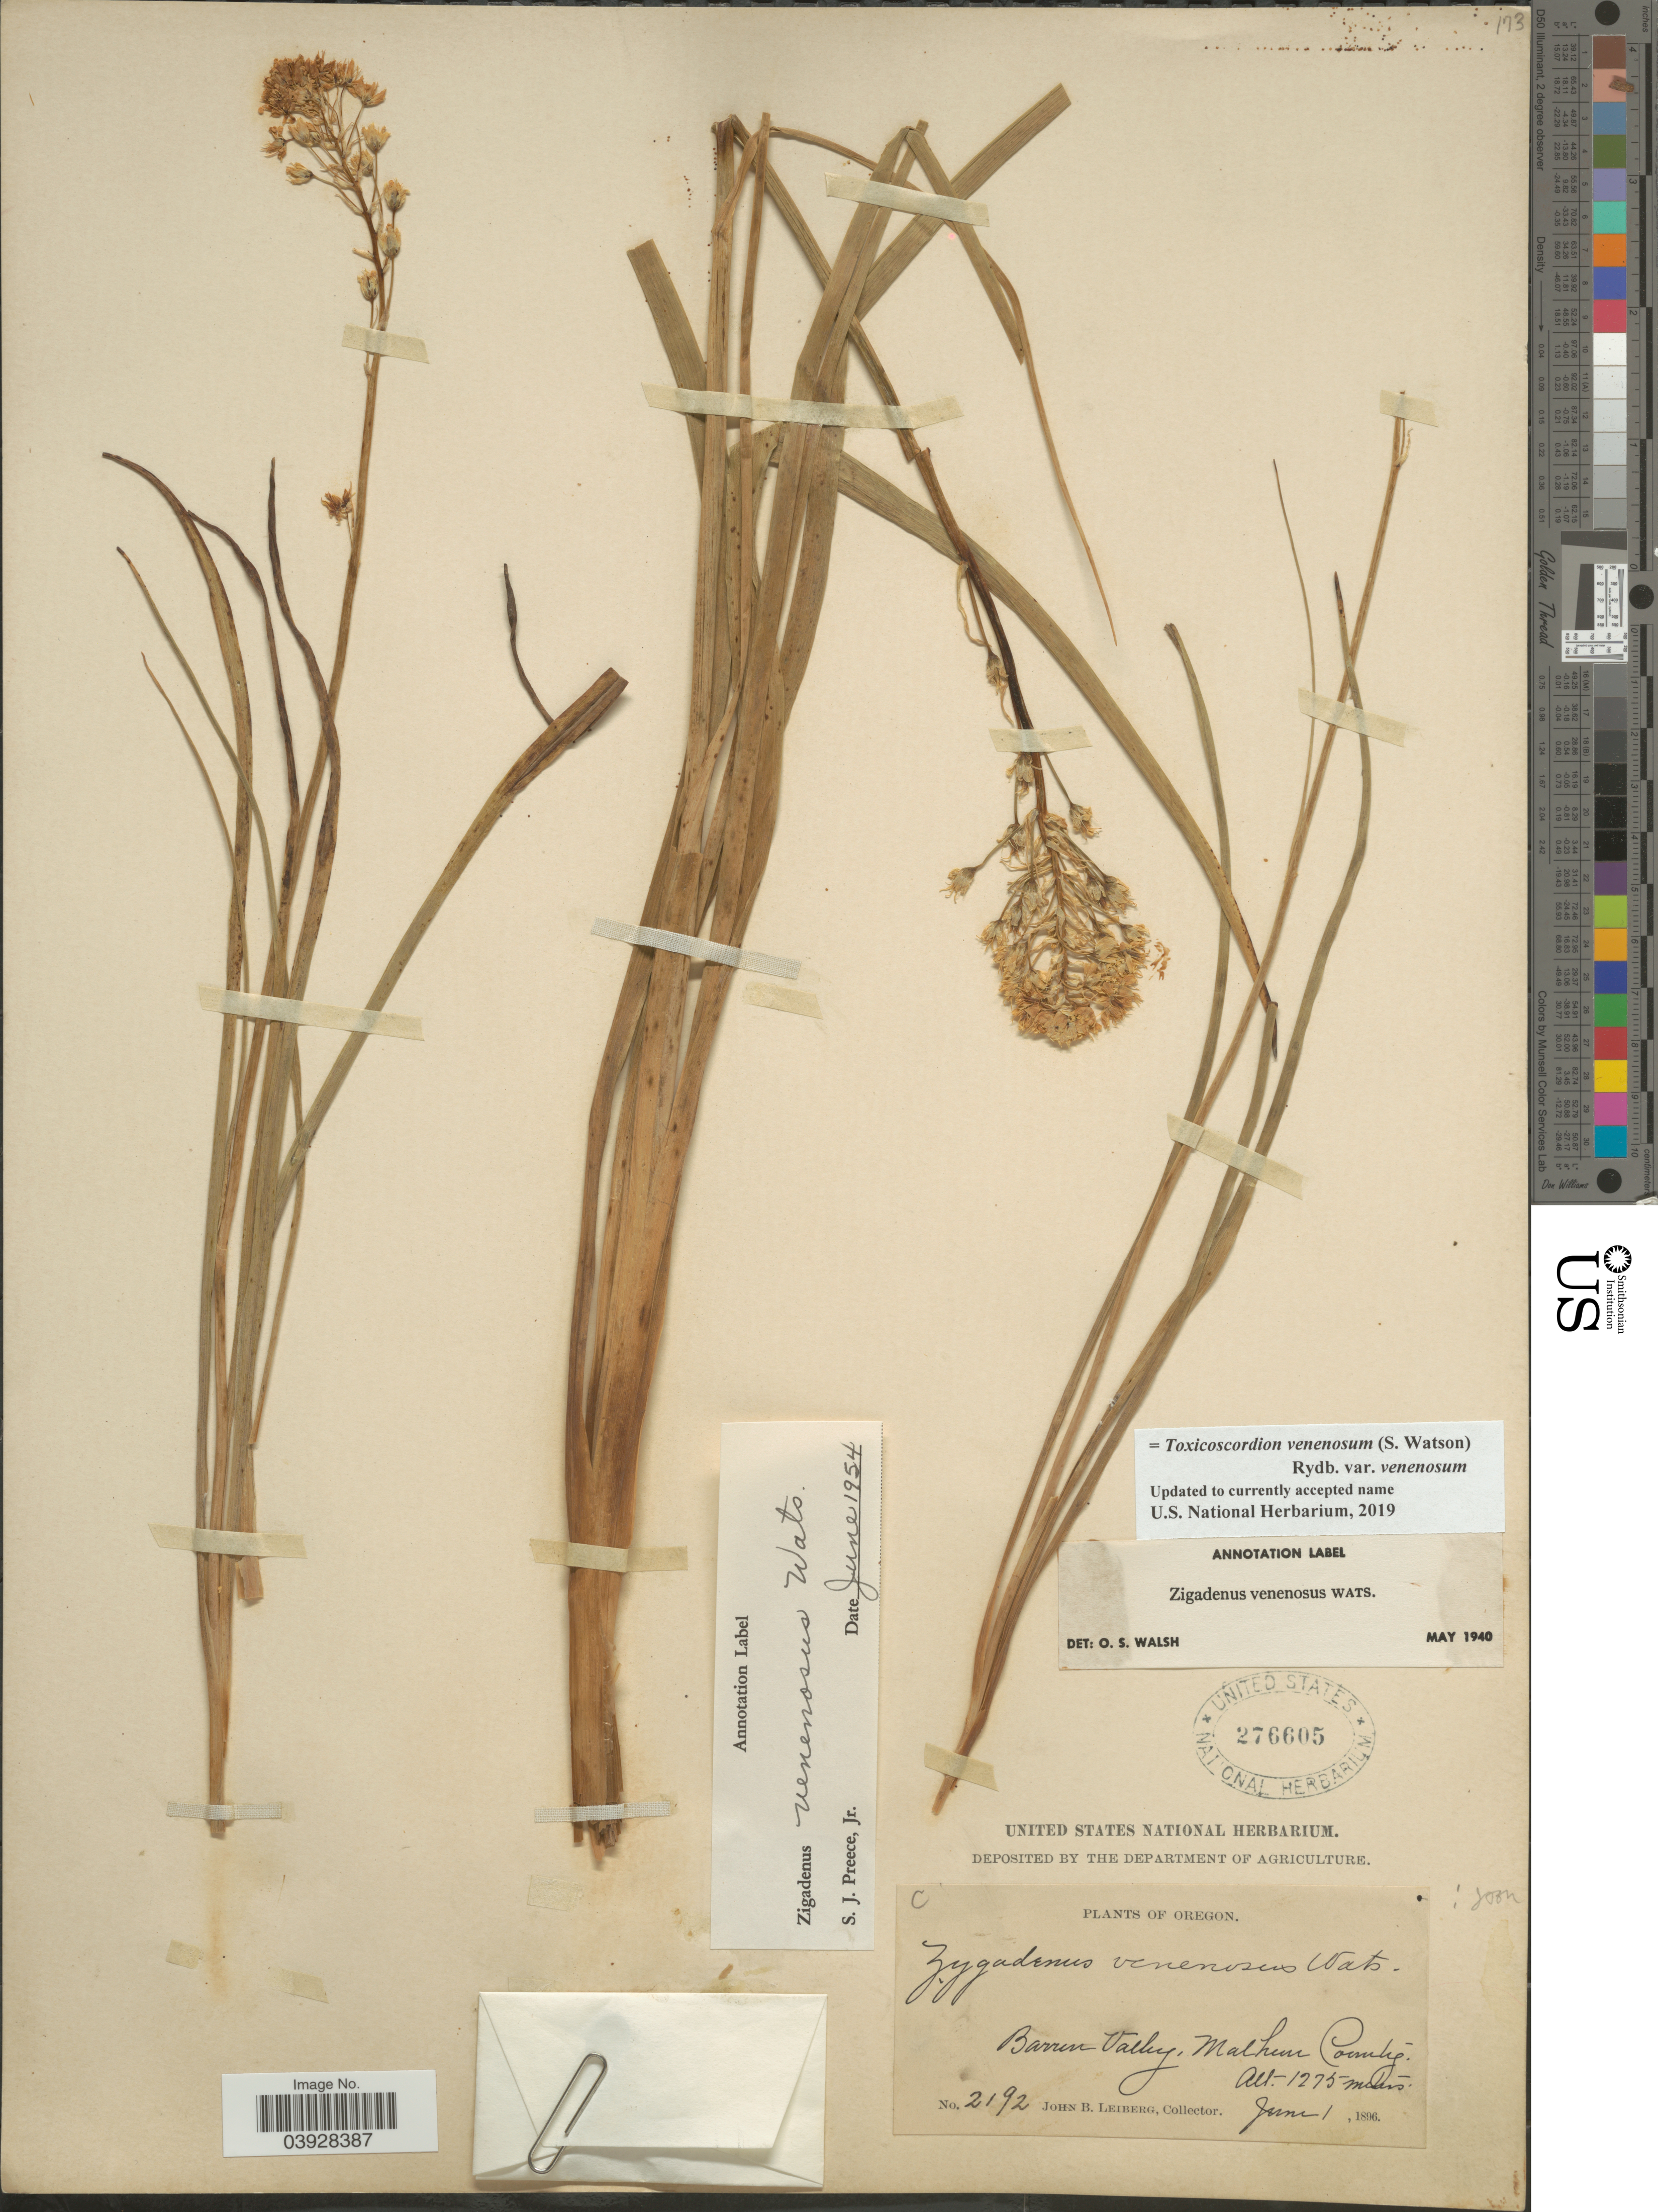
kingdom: Plantae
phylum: Tracheophyta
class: Liliopsida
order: Liliales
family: Melanthiaceae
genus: Toxicoscordion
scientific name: Toxicoscordion venenosum var. gramineum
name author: (Rydb.) Brasher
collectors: J. B. Leiberg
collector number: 2192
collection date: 1896-06-01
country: United States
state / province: Oregon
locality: Barren Valley, Malheur County.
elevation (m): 1275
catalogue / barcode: US 276605